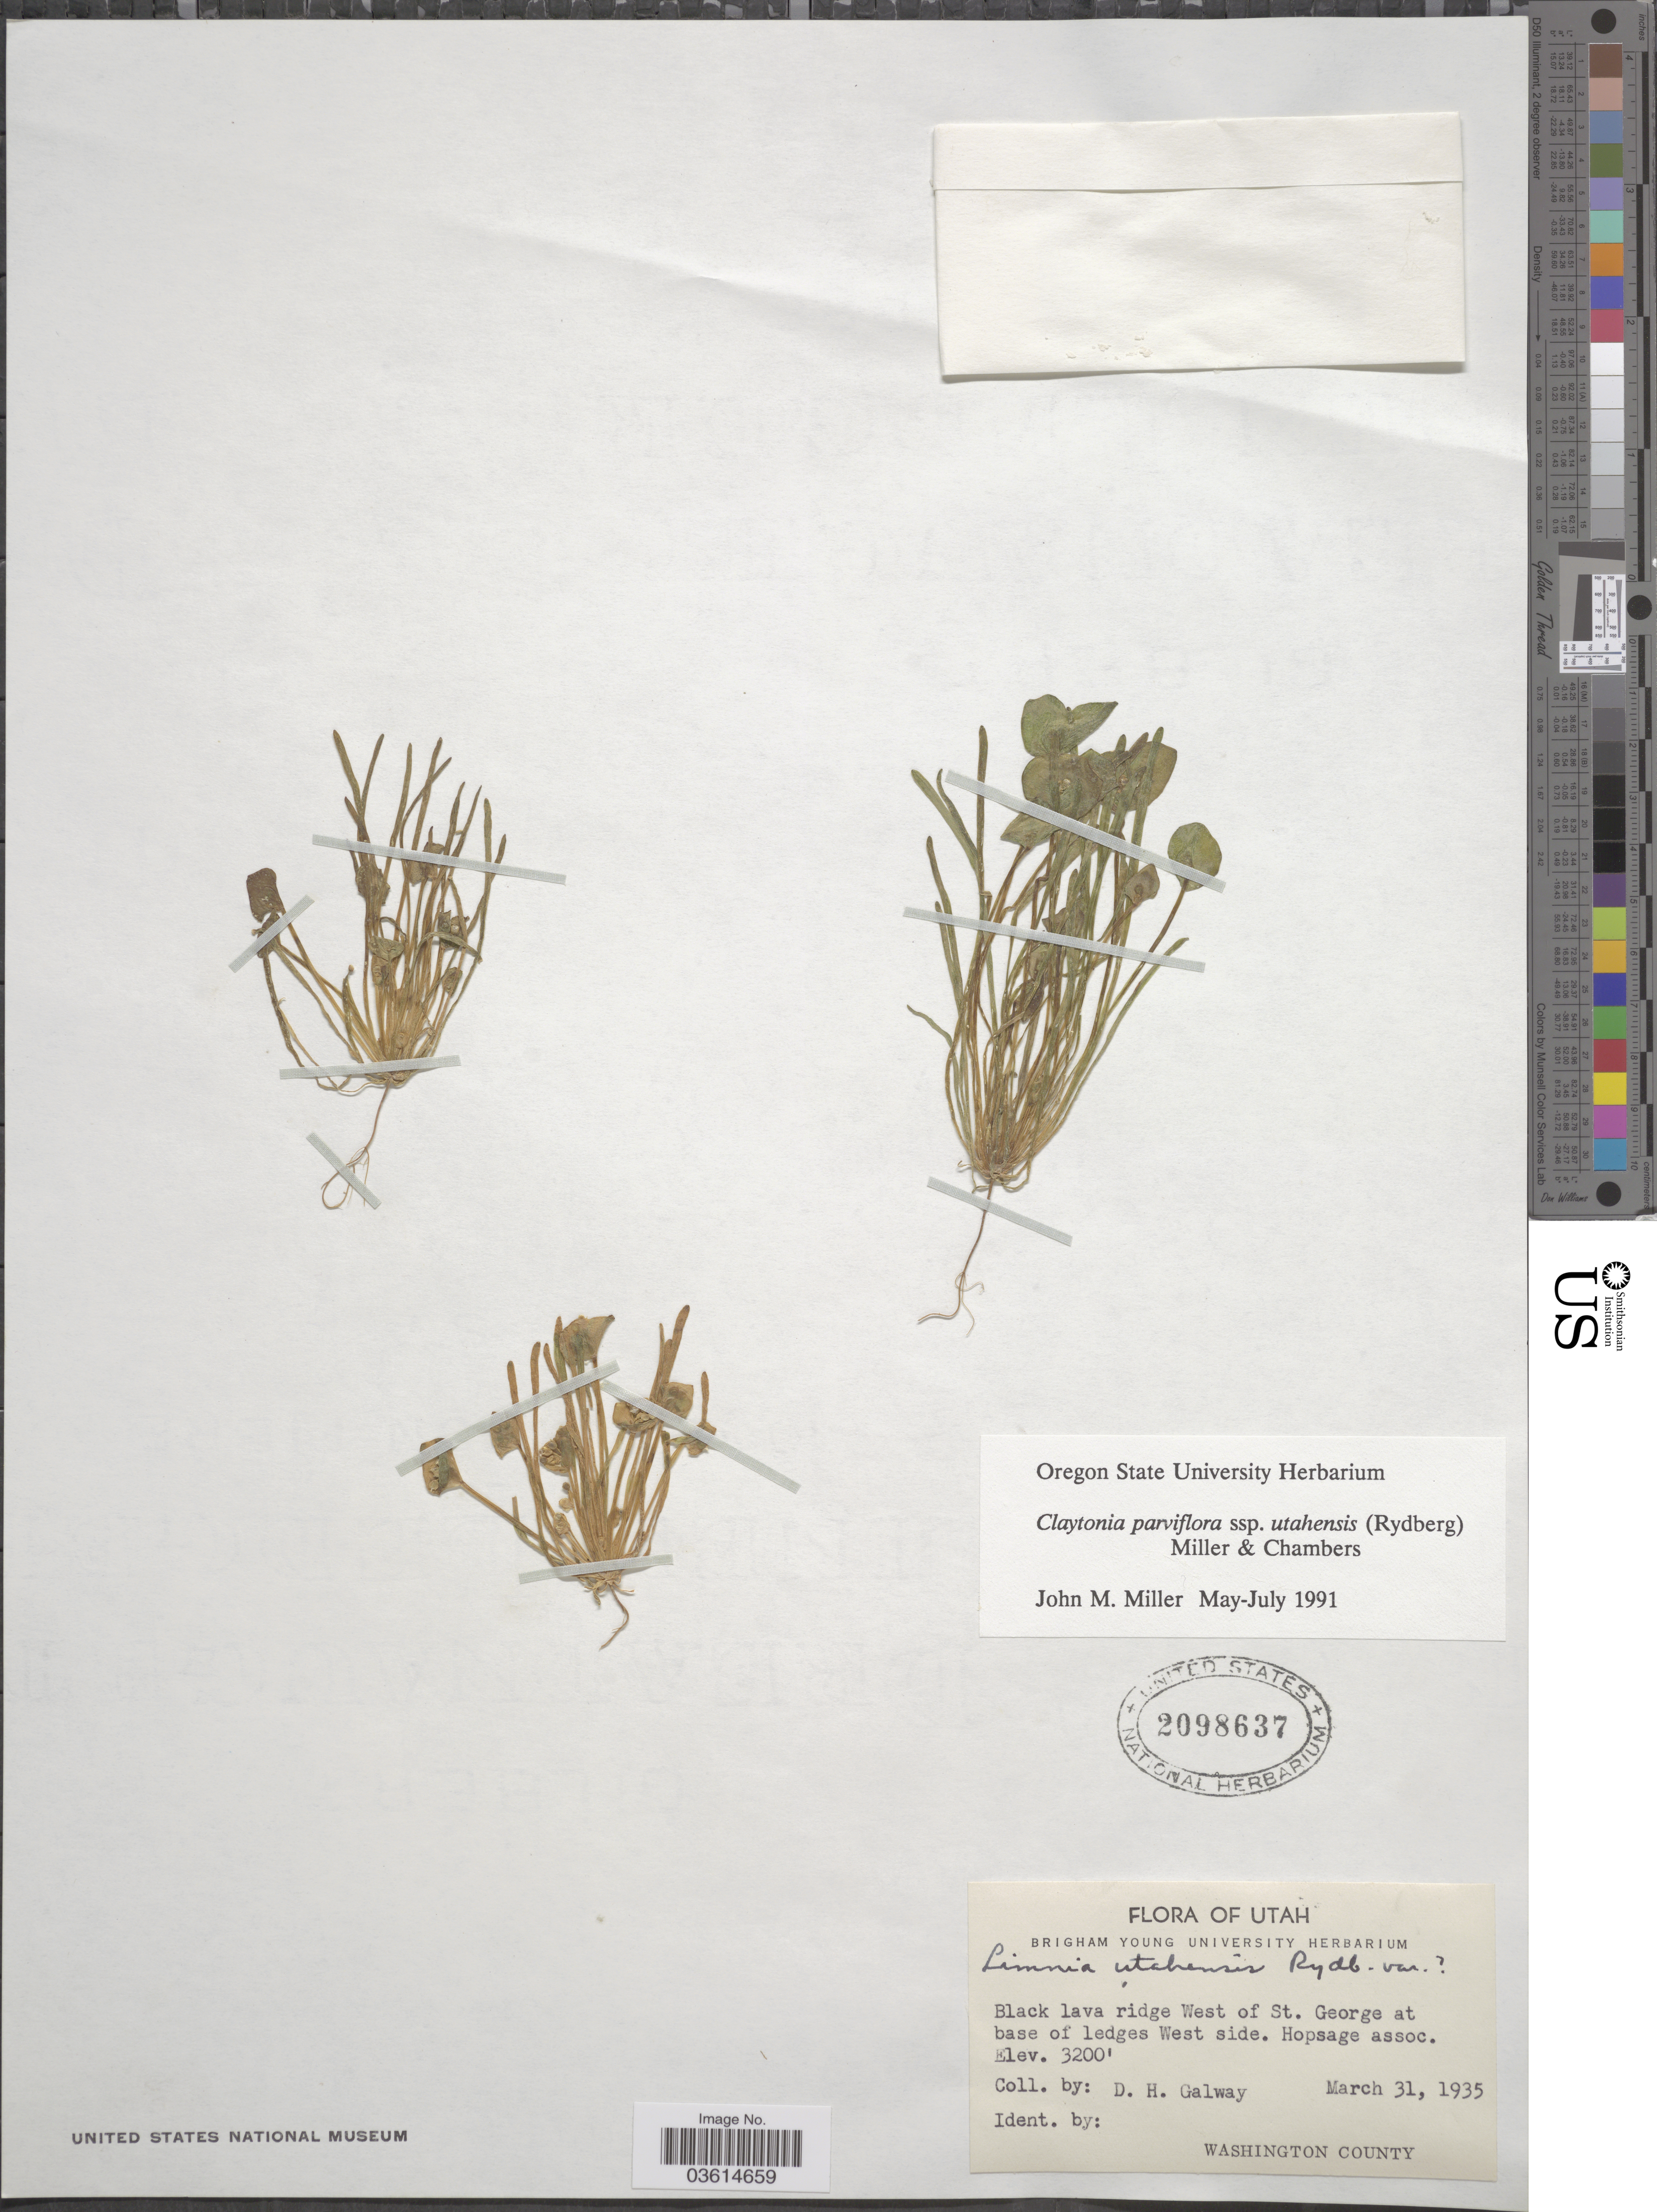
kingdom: Plantae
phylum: Tracheophyta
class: Magnoliopsida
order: Caryophyllales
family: Montiaceae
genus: Claytonia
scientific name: Claytonia parviflora subsp. utahensis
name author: (Rydb.) John M. Mill. & K.L. Chambers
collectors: D. Galway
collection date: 1935-03-31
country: United States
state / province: Utah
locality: Black lava ridge West of St. George at base of ledges West side.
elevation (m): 975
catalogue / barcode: US 2098637